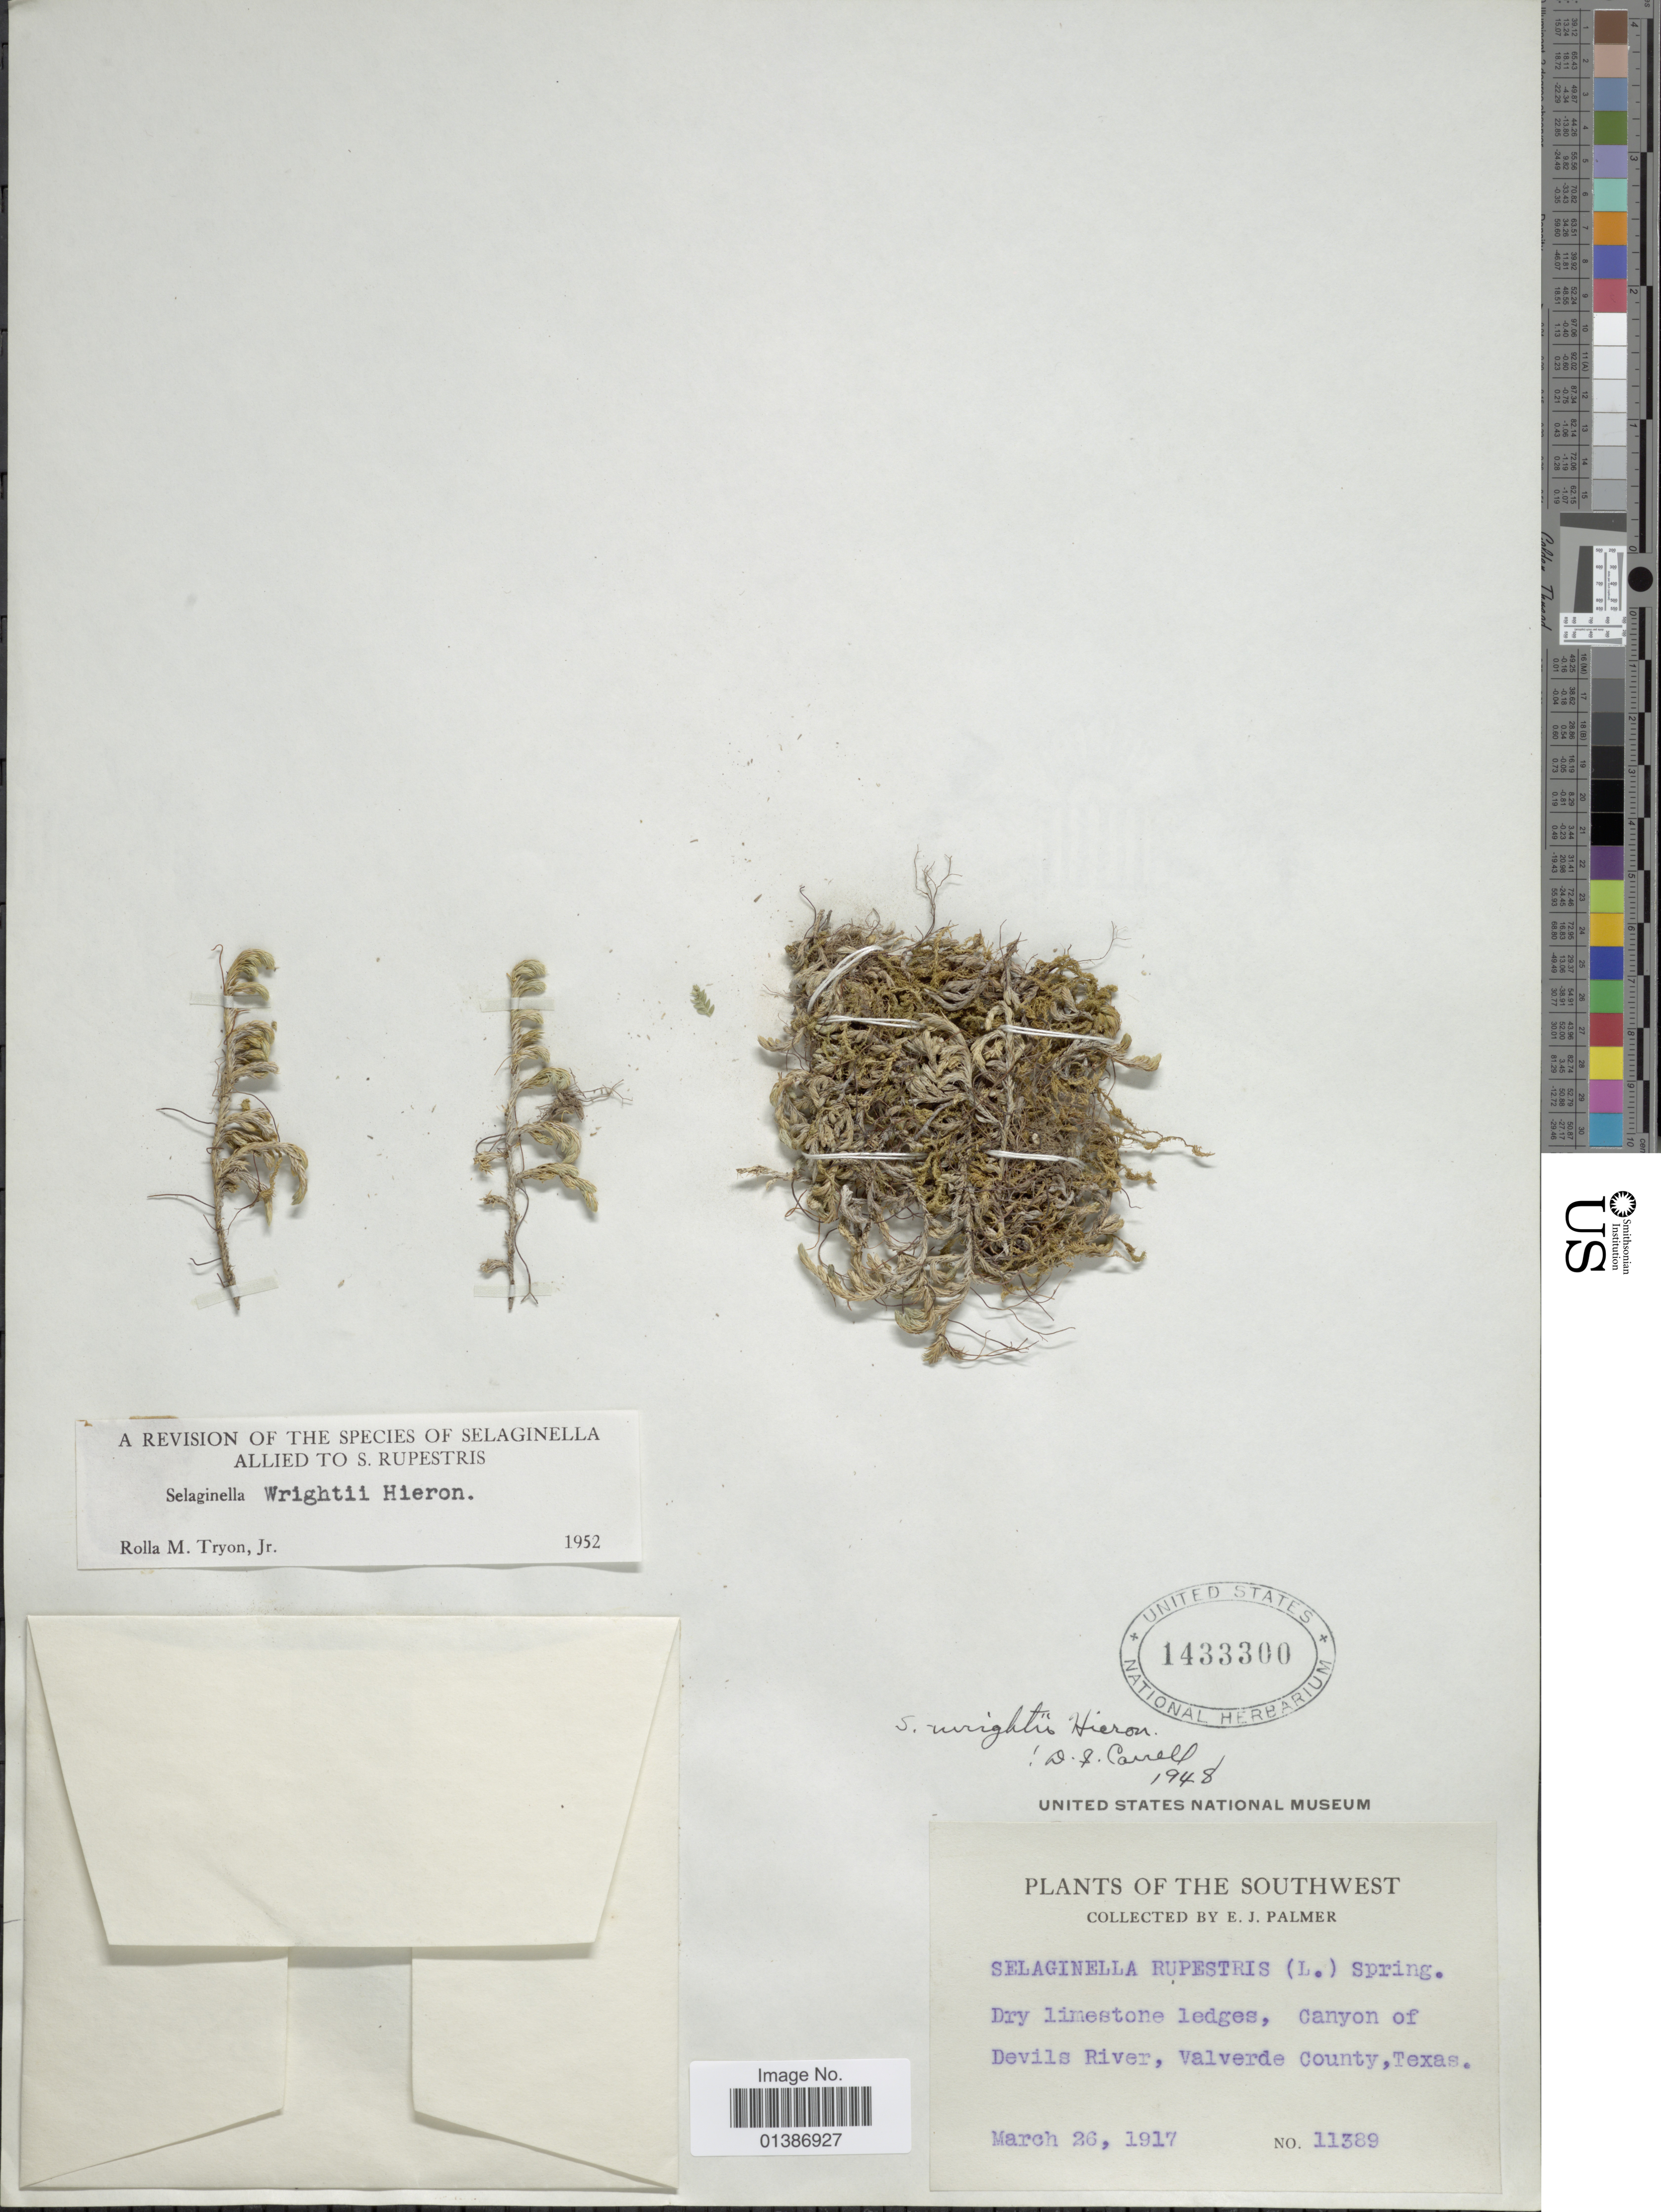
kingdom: Plantae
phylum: Tracheophyta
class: Lycopodiopsida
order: Selaginellales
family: Selaginellaceae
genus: Selaginella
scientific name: Selaginella wrightii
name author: Hieron.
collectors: E. J. Palmer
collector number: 11389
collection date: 1917-03-26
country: United States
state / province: Texas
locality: Southwest, dry limestone ledges, Canyon of Devils River, Valverde County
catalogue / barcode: US 1433300